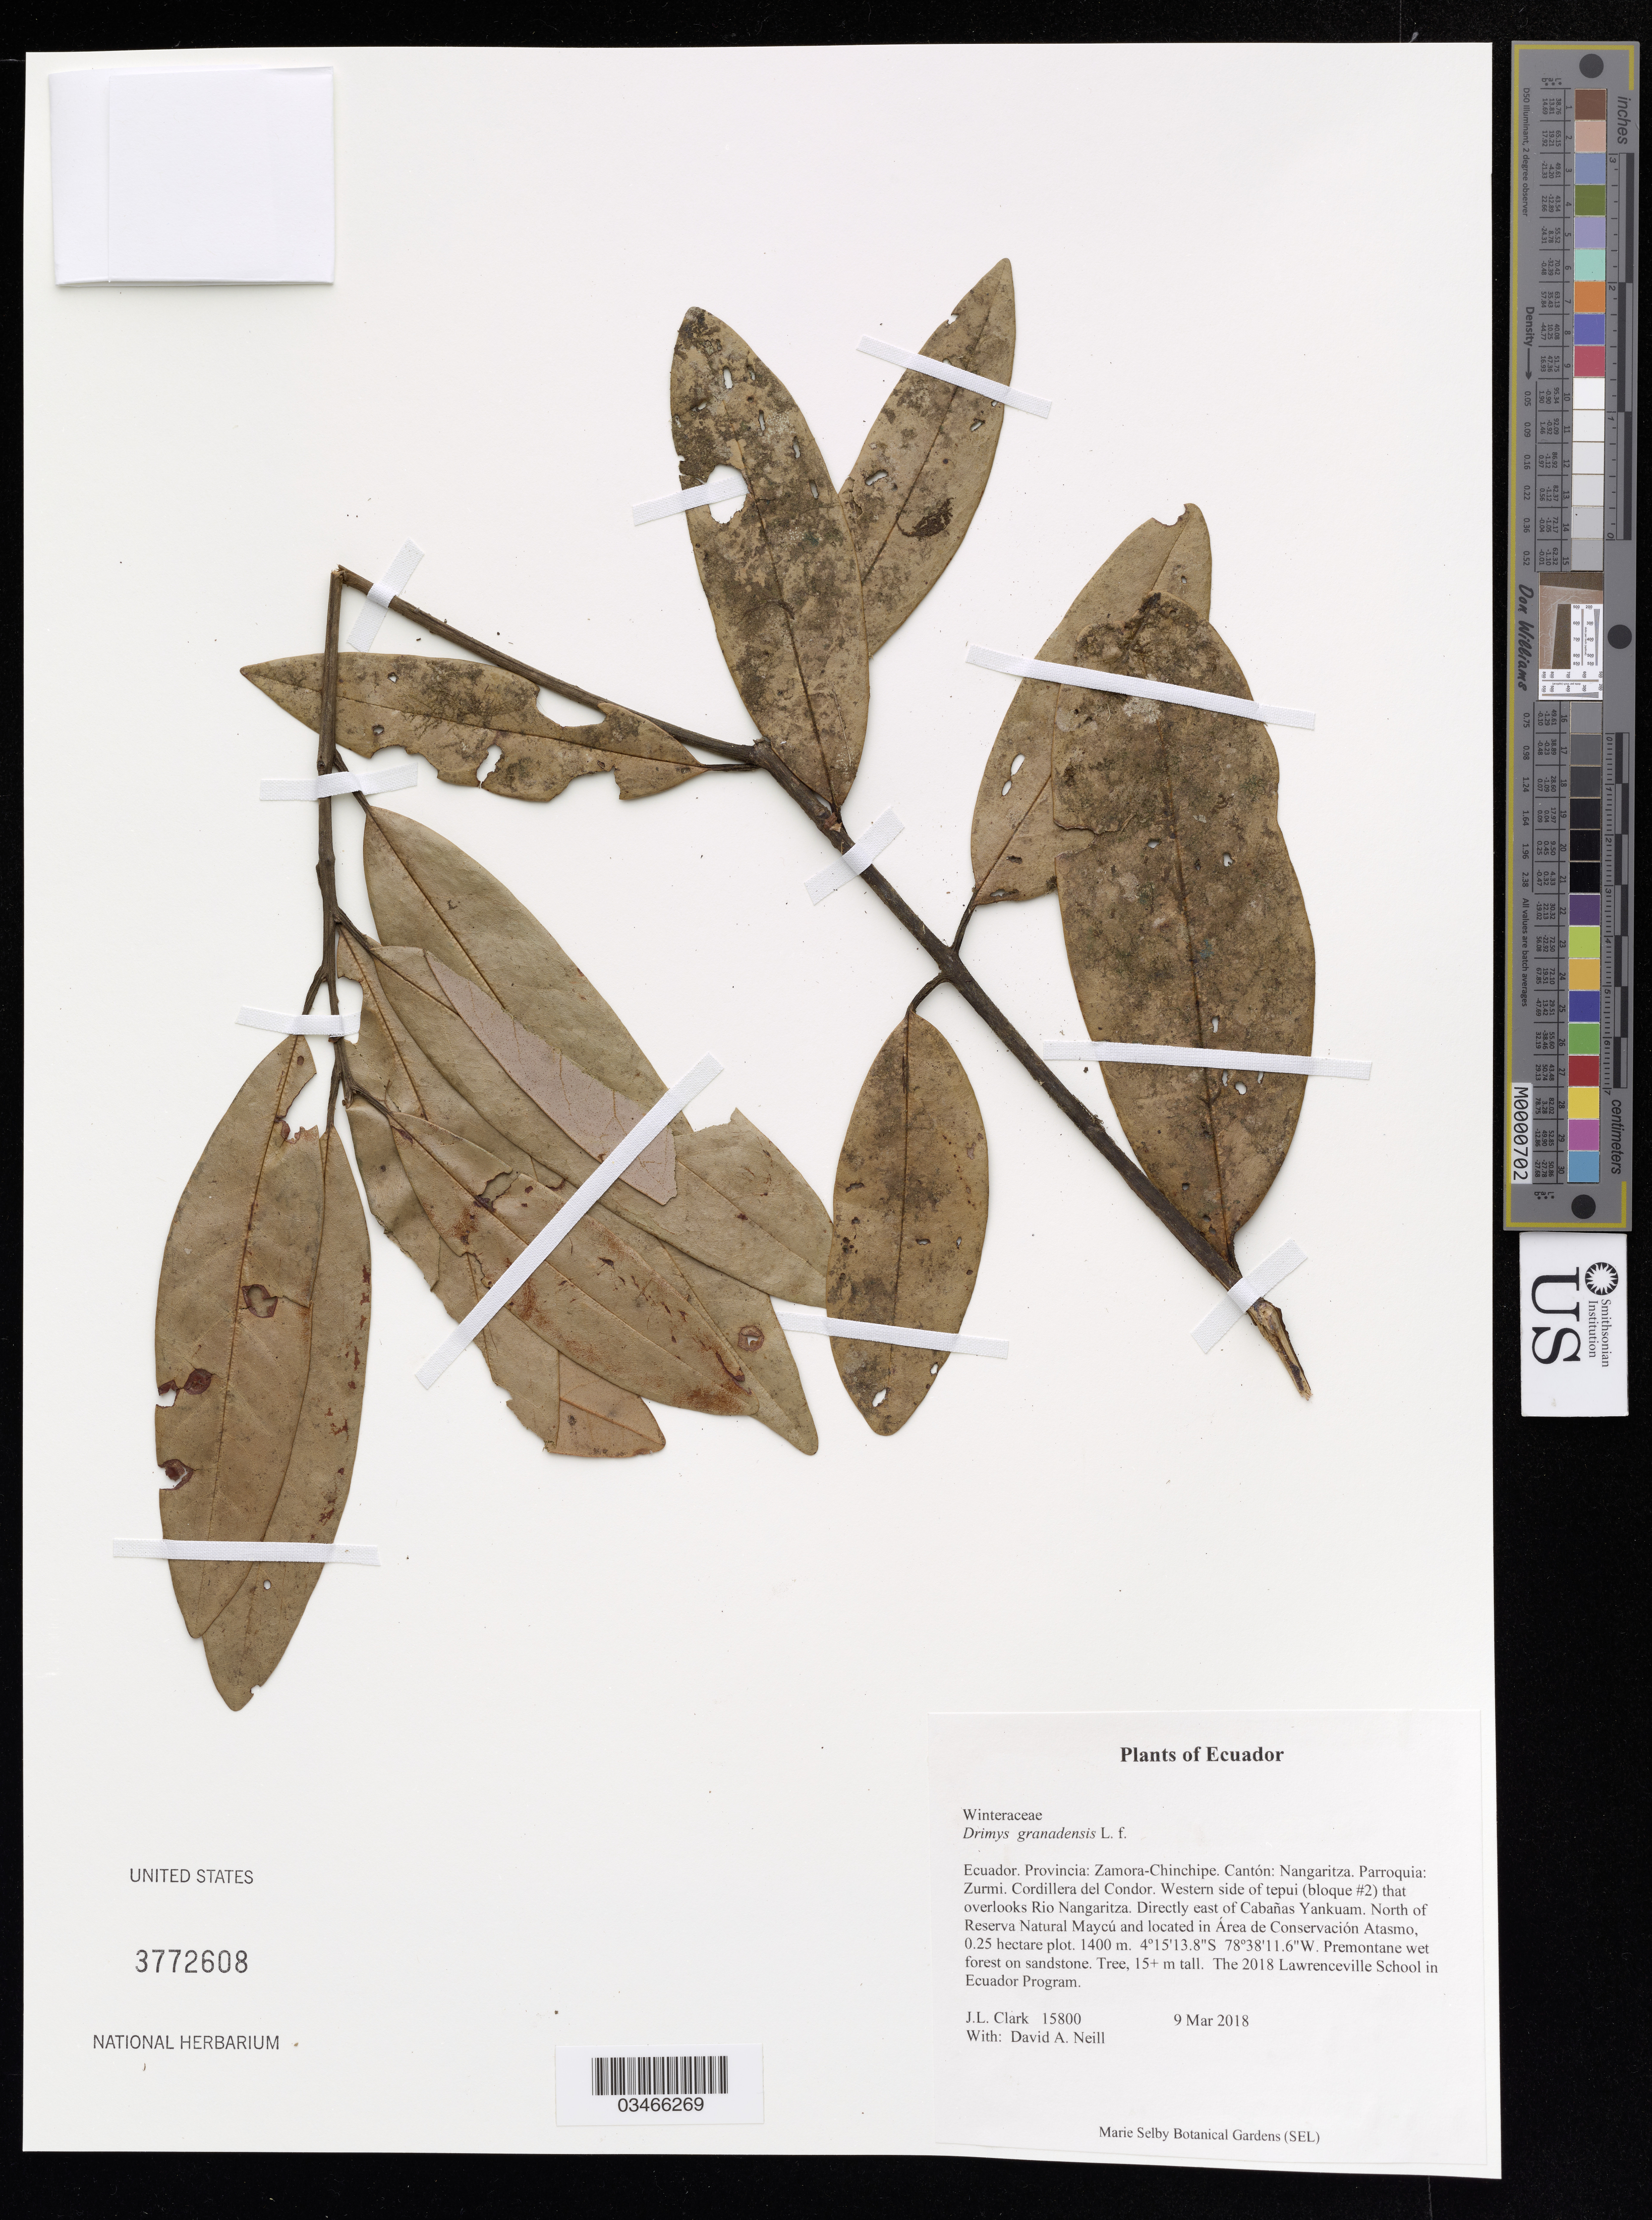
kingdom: Plantae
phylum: Tracheophyta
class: Magnoliopsida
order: Canellales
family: Winteraceae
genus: Drimys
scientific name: Drimys granadensis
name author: L. f.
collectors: J. Clark & D. A. Neill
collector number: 15800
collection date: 2018-03-09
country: Ecuador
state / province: Zamora-Chinchipe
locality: Cantón: Nangaritza. Parroquia: Zurmi. Cordillera del Condor. Western side of tepui (bloque #2) that overlooks Rio Nangaritza. Directly east of Cabañas Yankuam. North of Reserva Natural Maycú and located in Área de Conservación Atasmo, 0.25 hectare plot.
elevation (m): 1400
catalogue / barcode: US 3772608